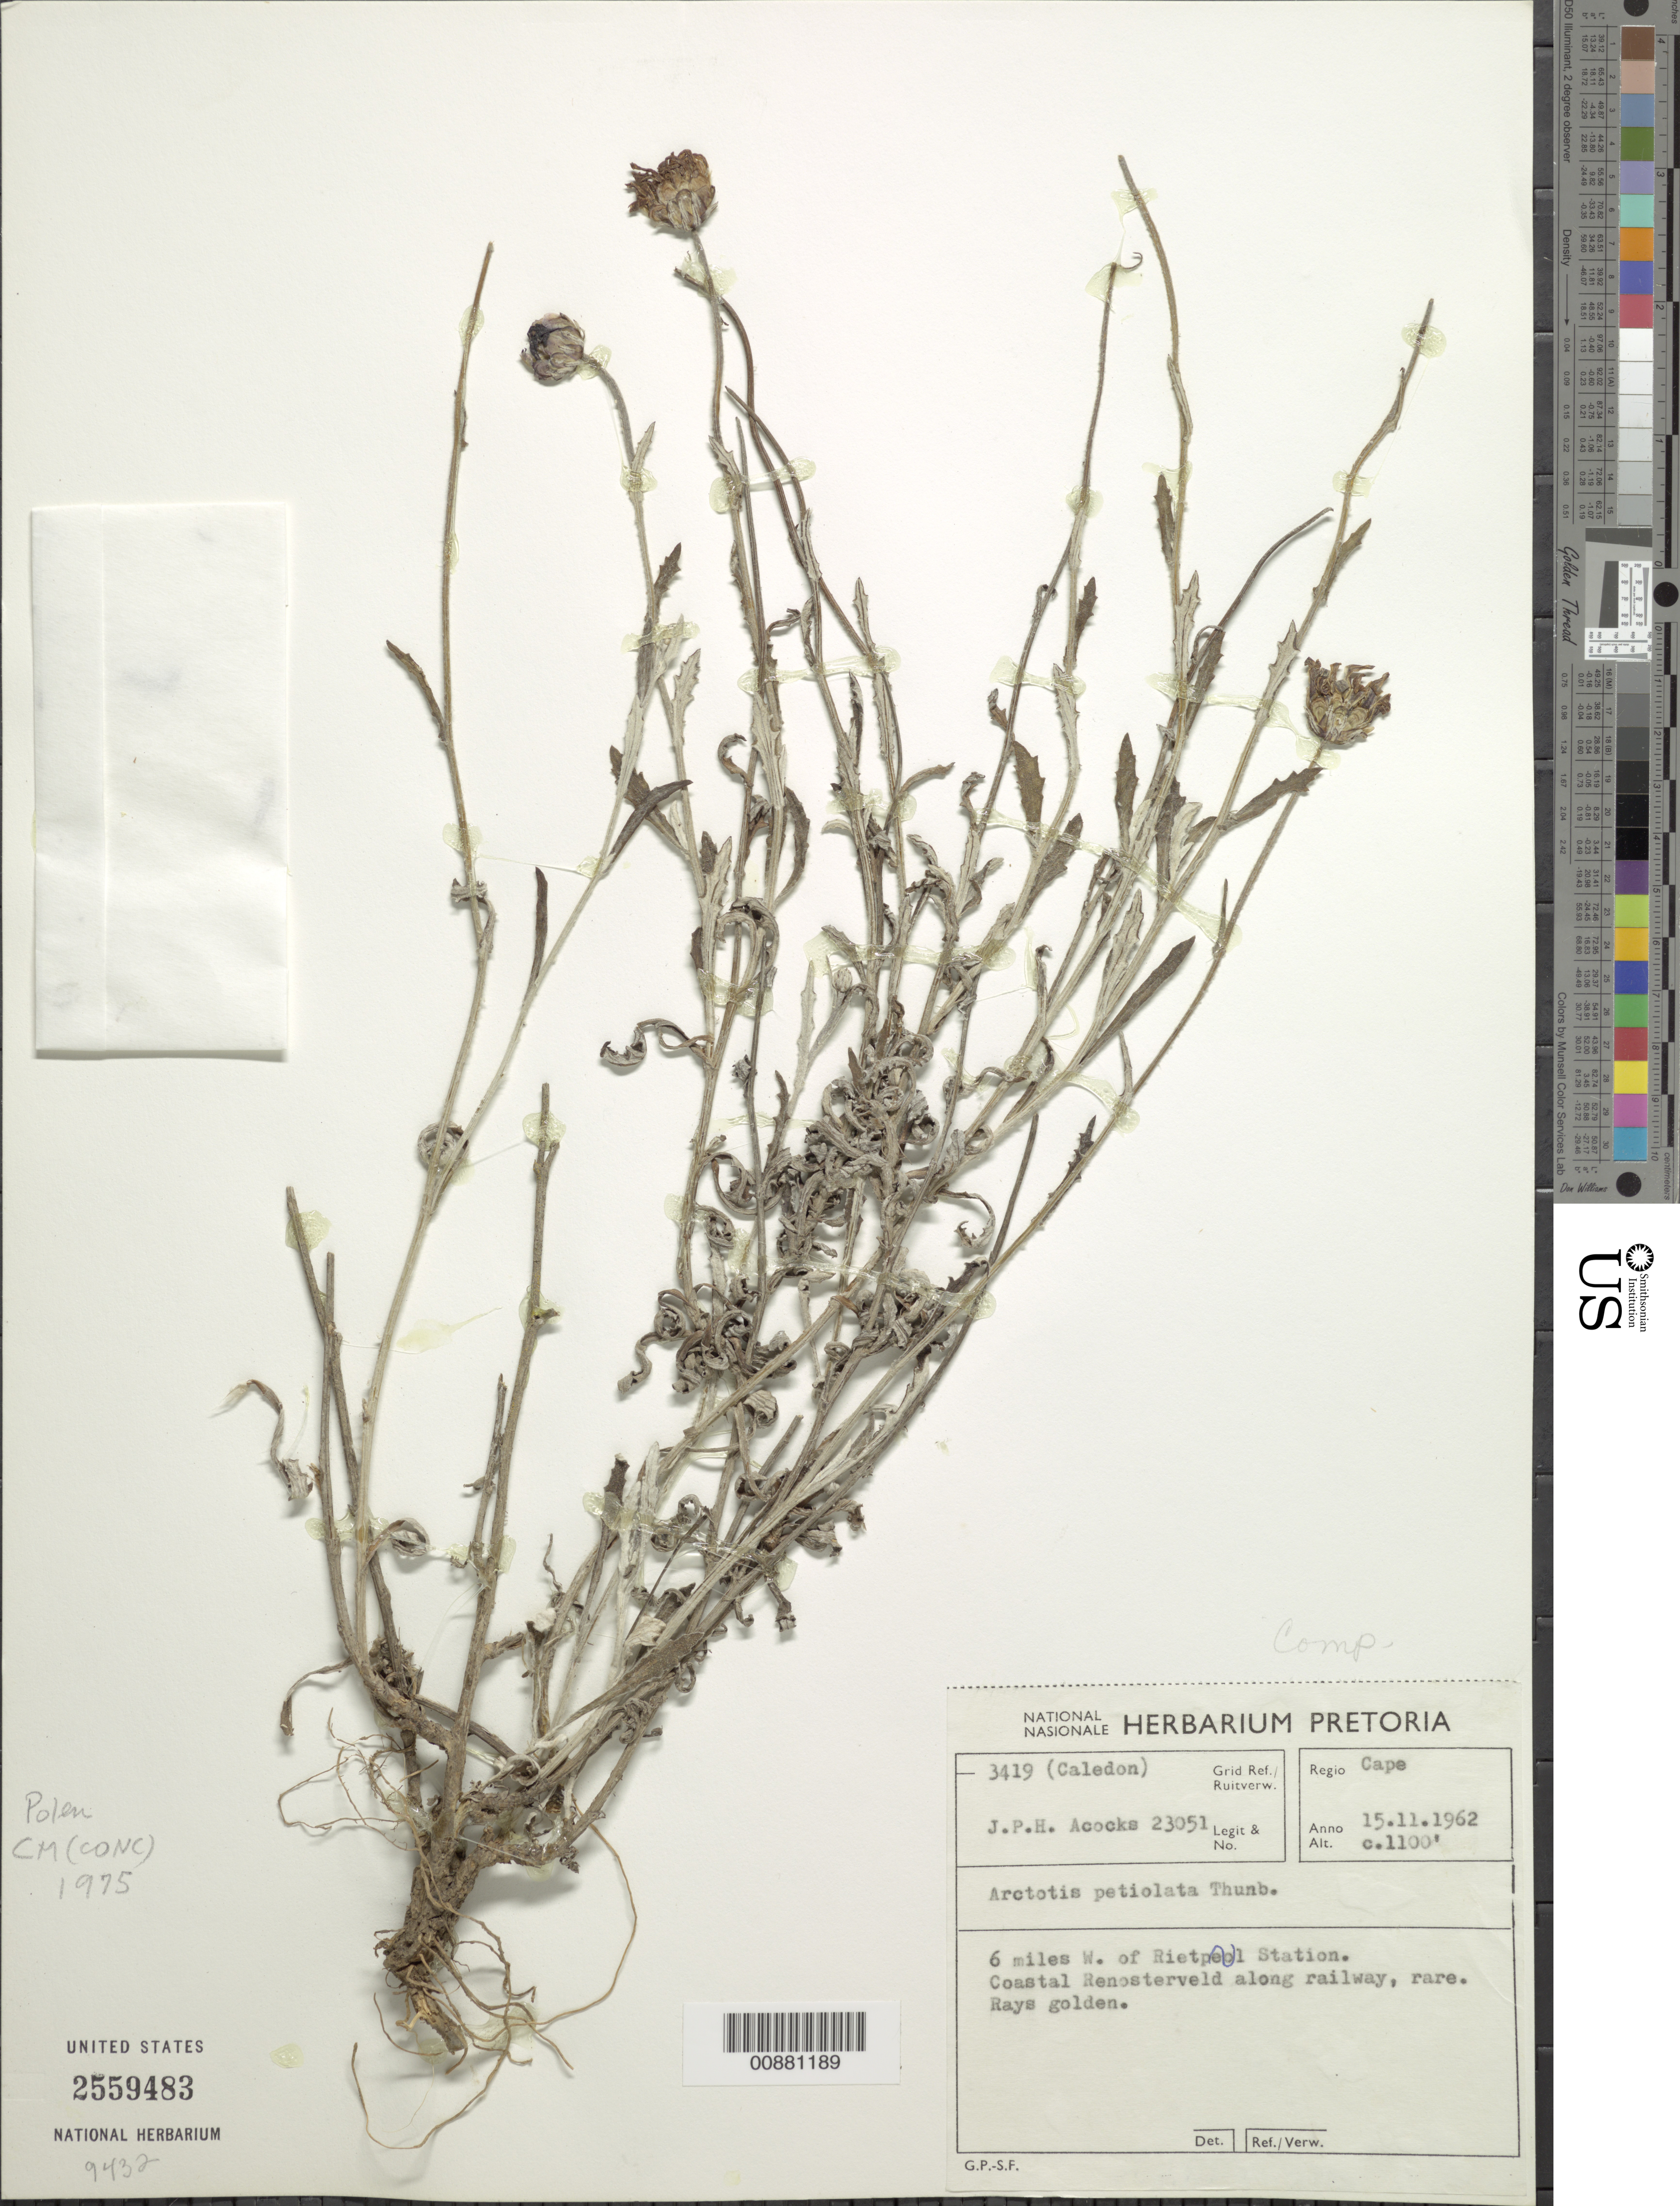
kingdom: Plantae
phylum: Tracheophyta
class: Magnoliopsida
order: Asterales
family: Asteraceae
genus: Arctotis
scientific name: Arctotis petiolata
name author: Thunb.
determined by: Polen, --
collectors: J. P. Acocks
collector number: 23051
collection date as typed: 15 November 1962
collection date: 1962-11-15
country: South Africa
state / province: Western Cape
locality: Rietpoel Station, 6 miles W of; Coastal Renosterveld along railway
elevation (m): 335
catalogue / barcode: US 2559483